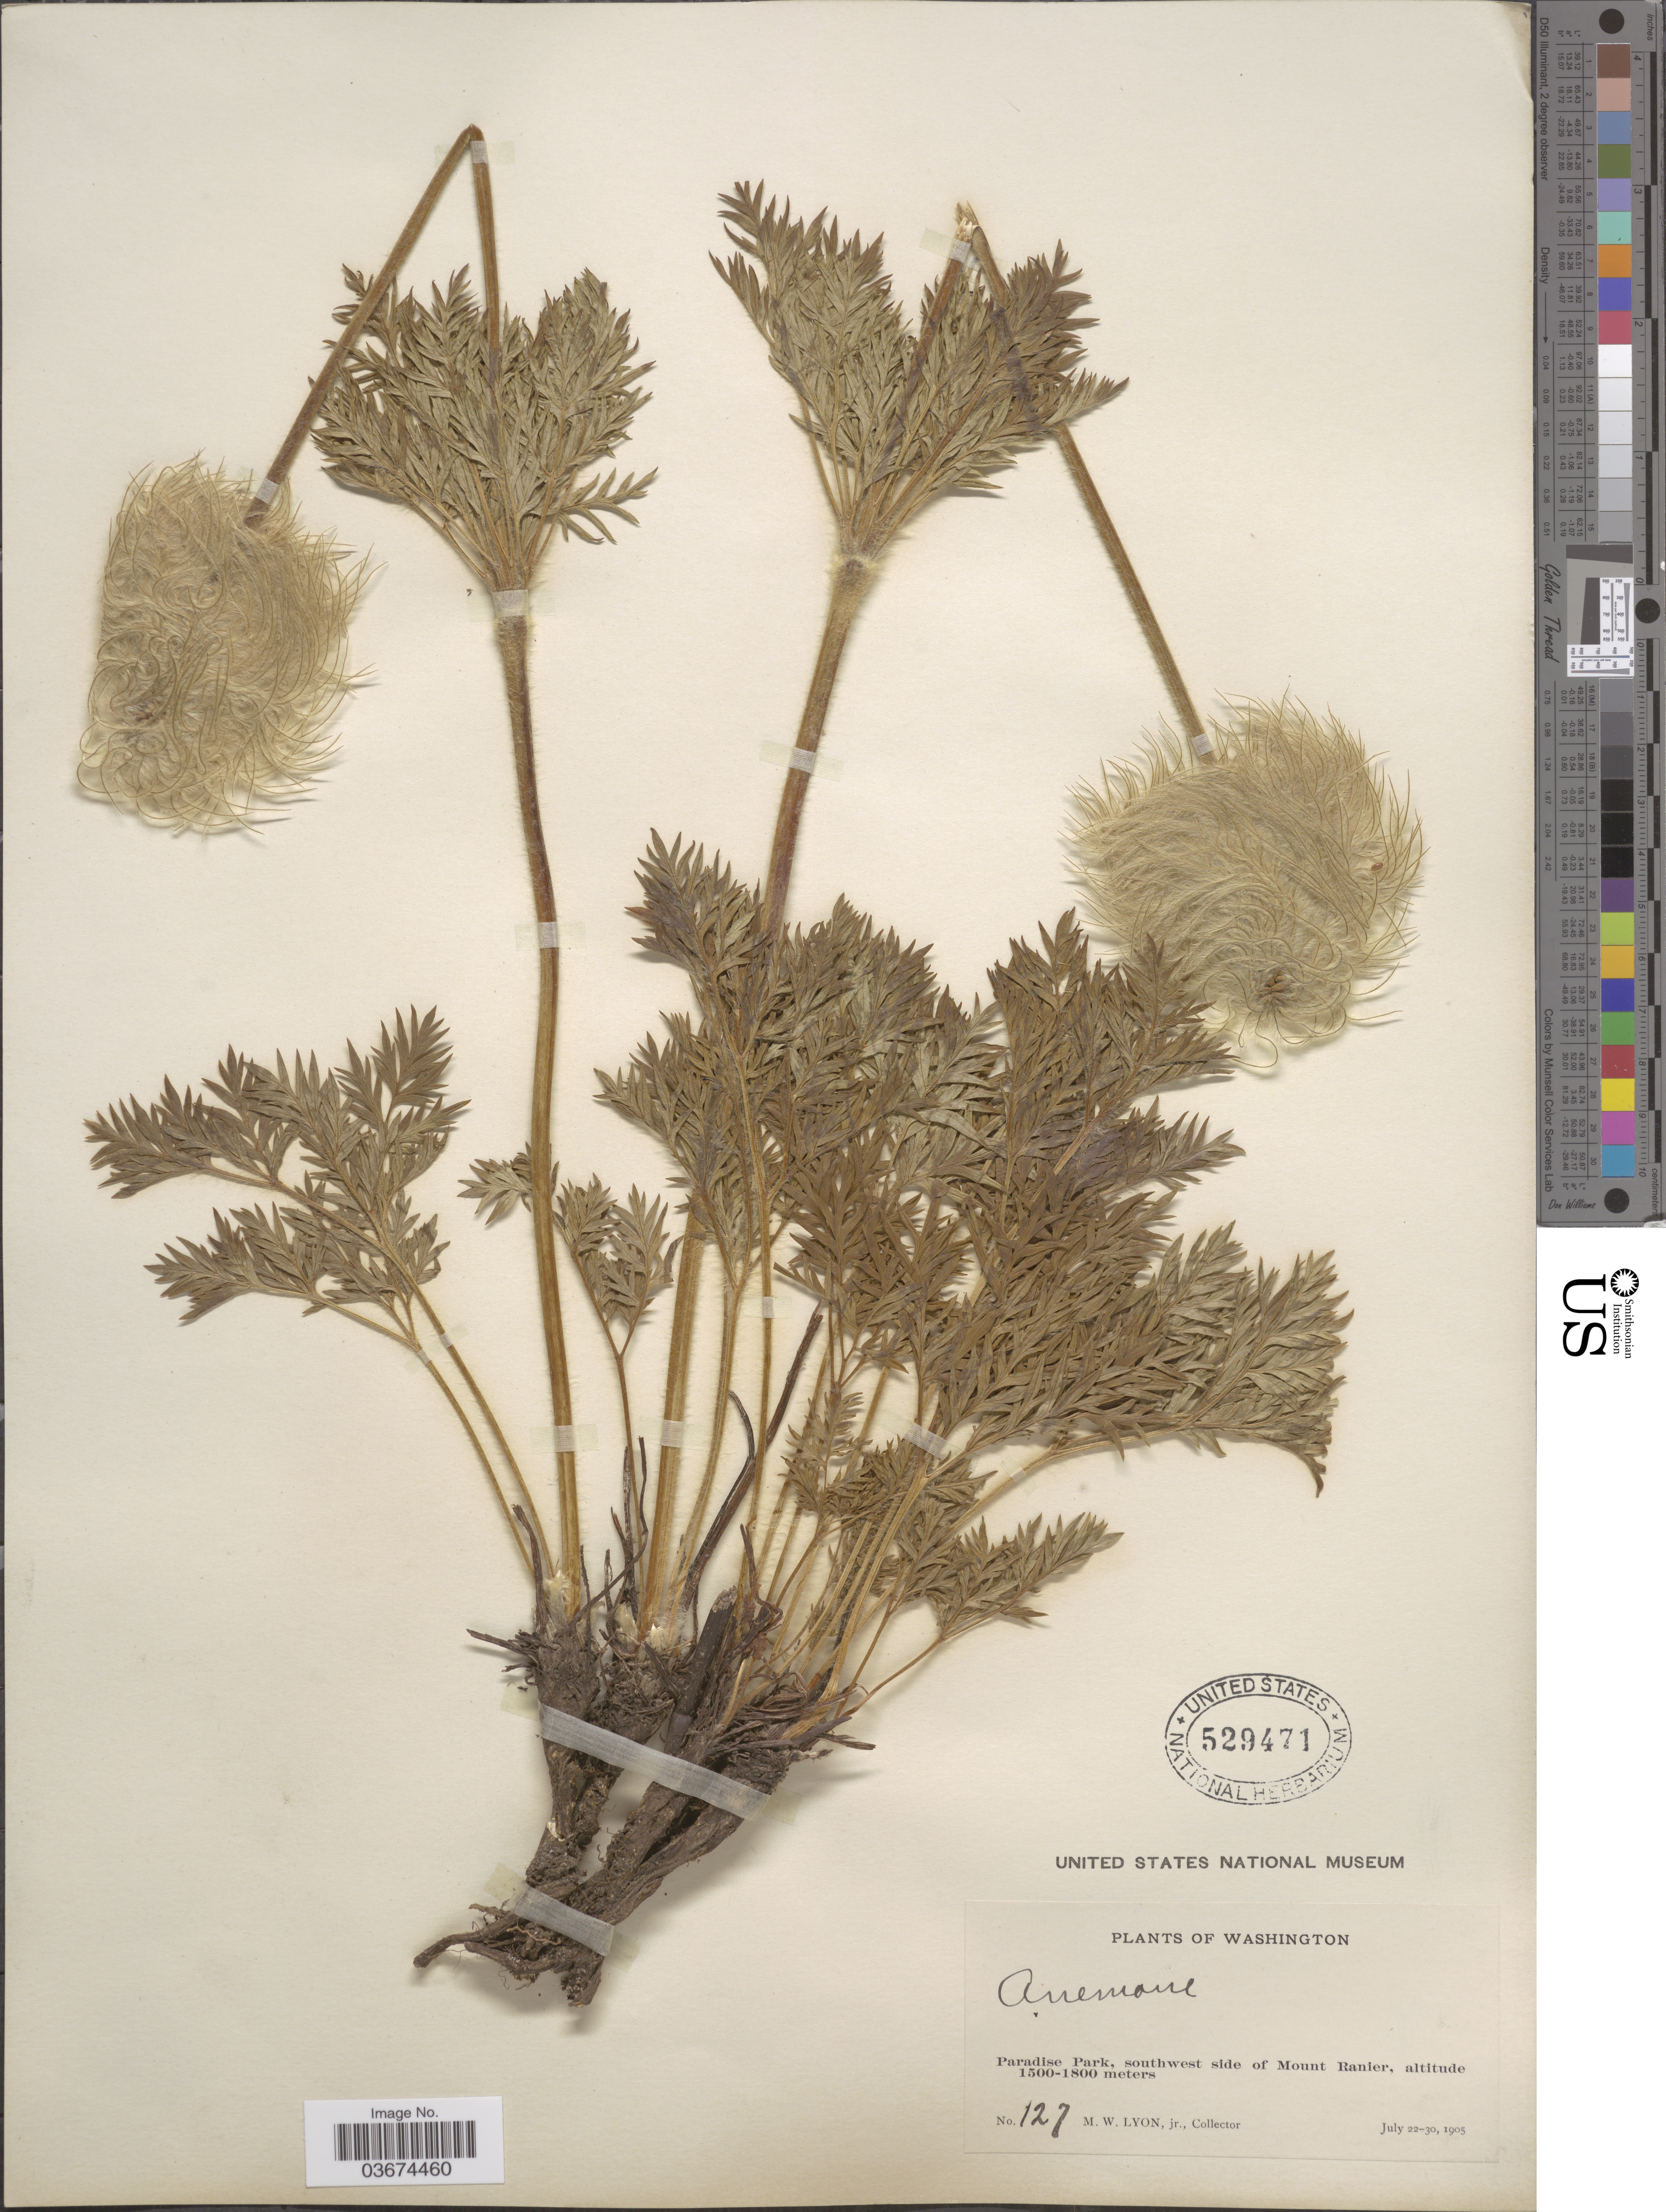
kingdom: Plantae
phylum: Tracheophyta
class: Magnoliopsida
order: Ranunculales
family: Ranunculaceae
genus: Pulsatilla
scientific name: Pulsatilla occidentalis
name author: (S. Watson) Freyn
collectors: M. Lyon Jr.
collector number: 127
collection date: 1905-07-22/1905-07-30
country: United States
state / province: Washington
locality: Paradise Park, southwest side of Mount Rainier.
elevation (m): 1500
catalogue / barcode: US 529471